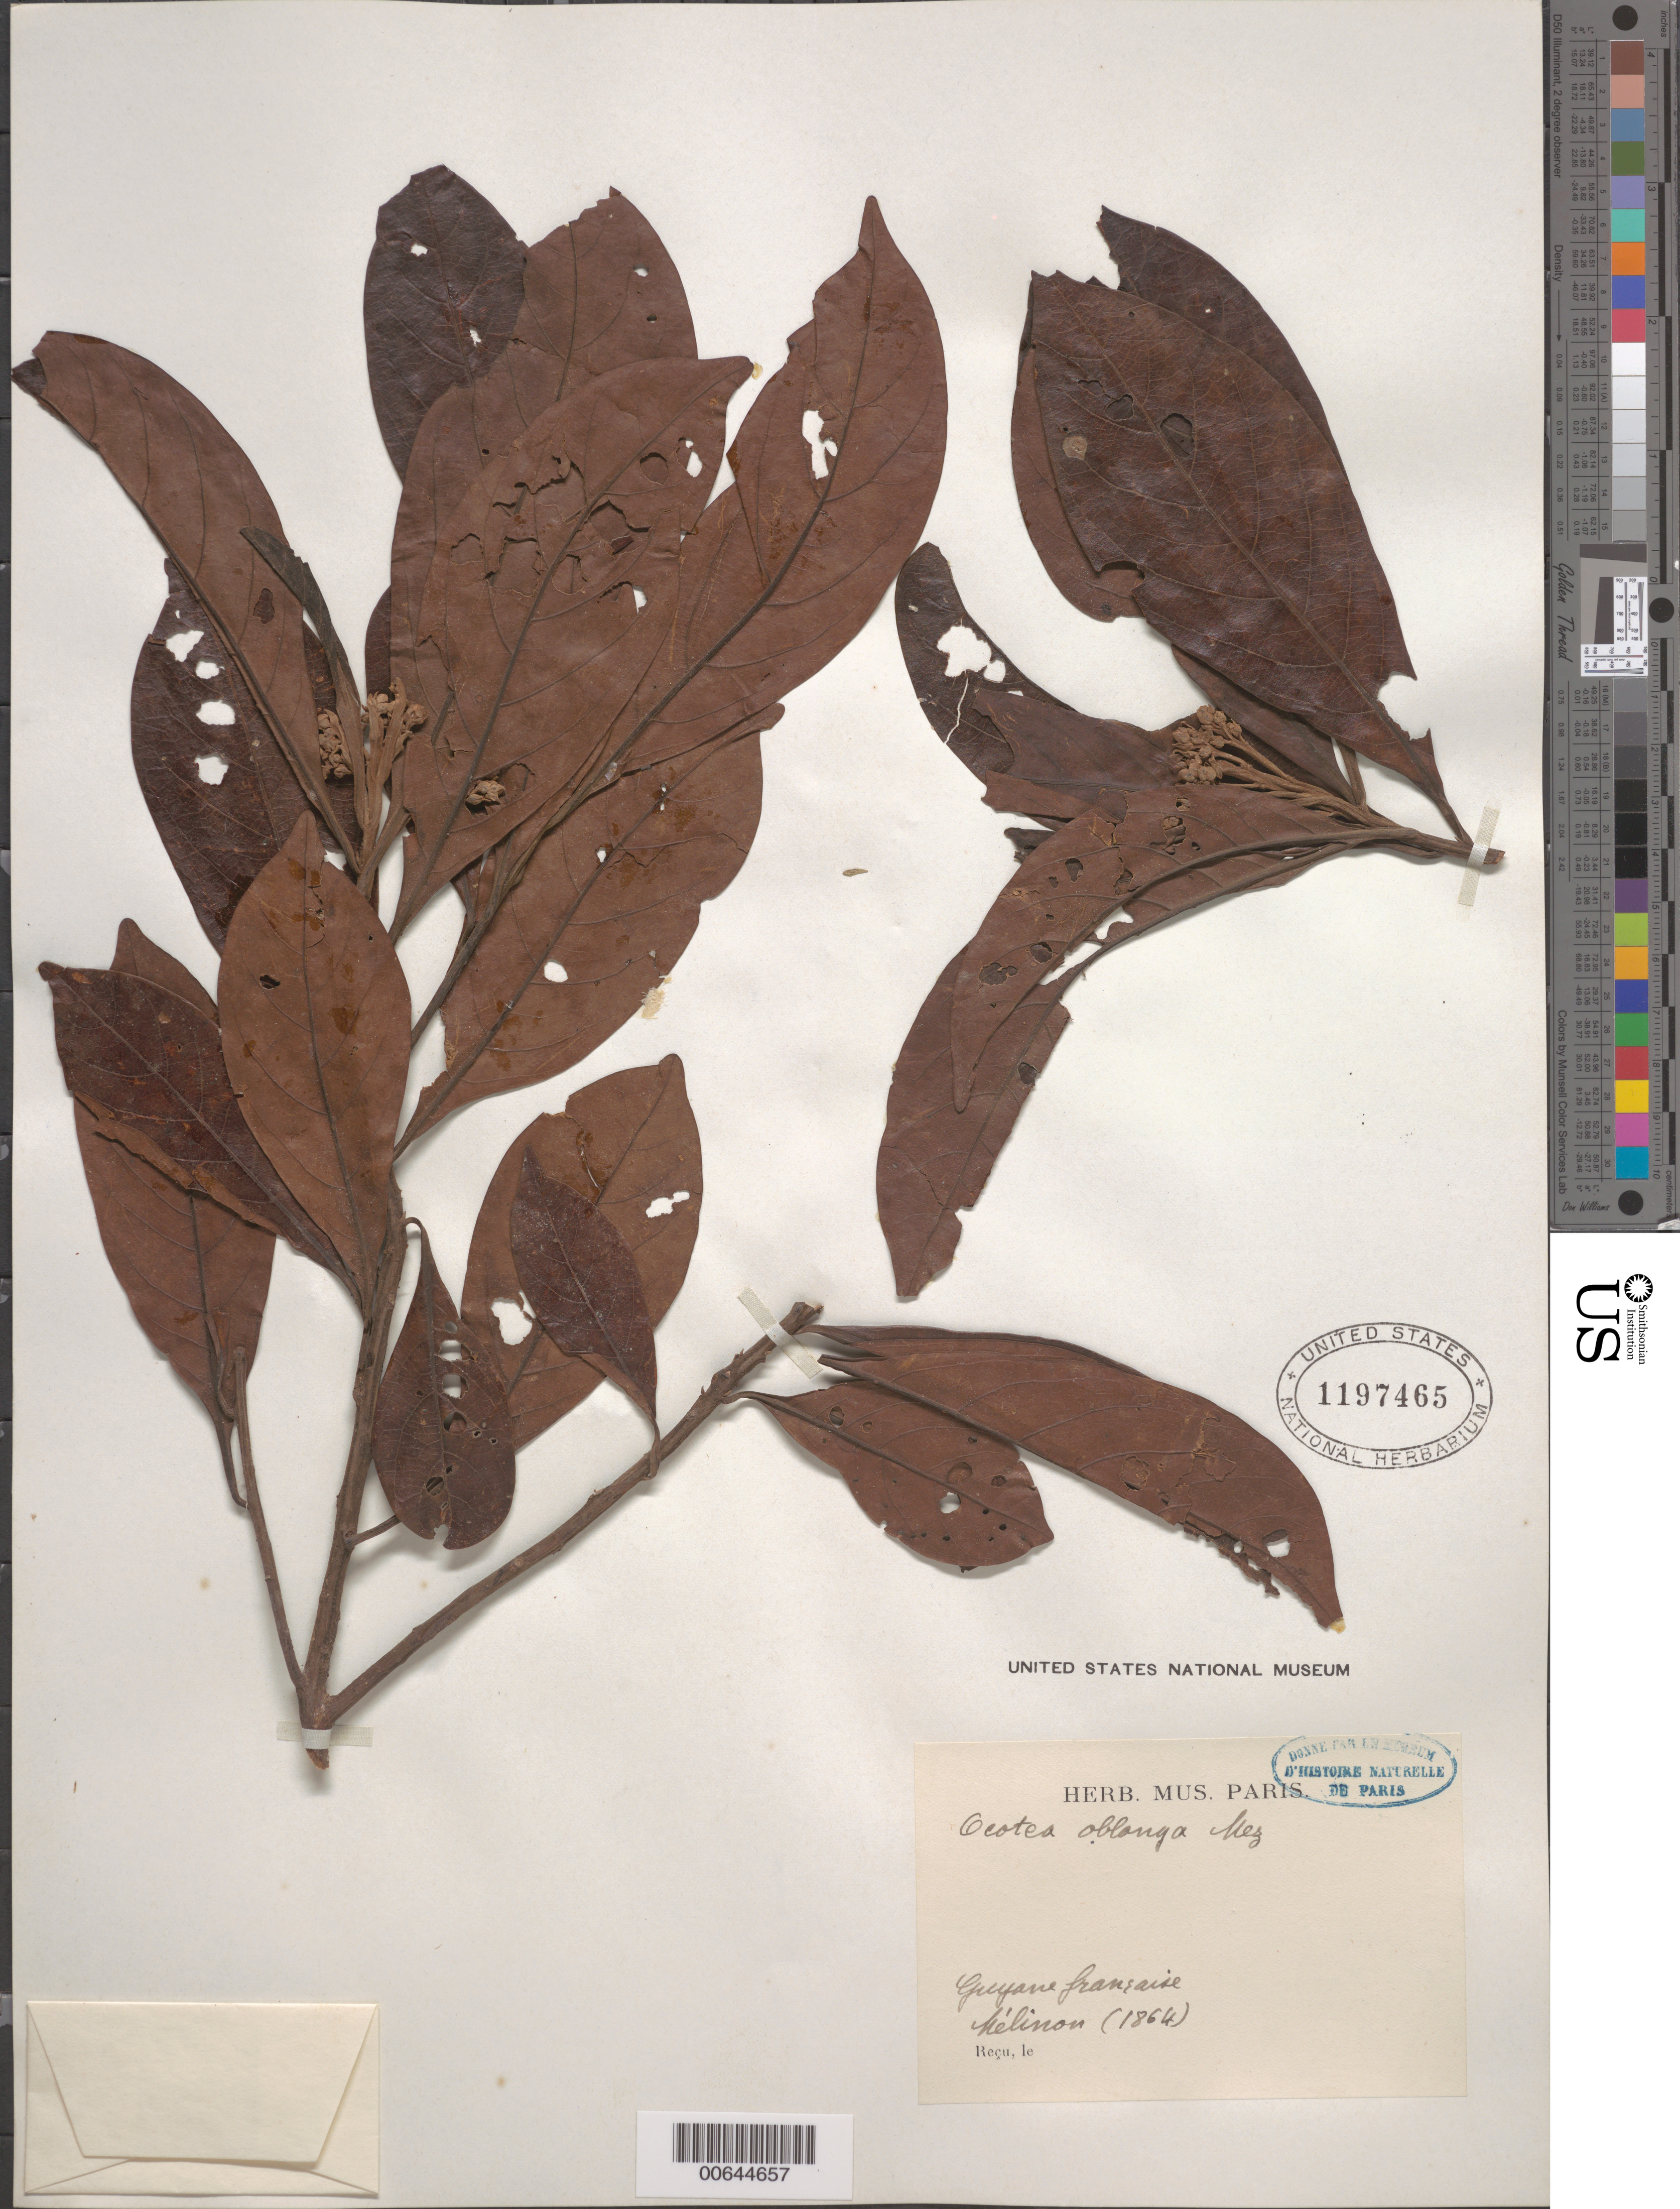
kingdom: Plantae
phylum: Tracheophyta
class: Magnoliopsida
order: Laurales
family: Lauraceae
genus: Ocotea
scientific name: Ocotea oblonga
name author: (Meisn.) Mez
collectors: E. Mélinon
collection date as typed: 1864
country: French Guiana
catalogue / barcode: US 1197465